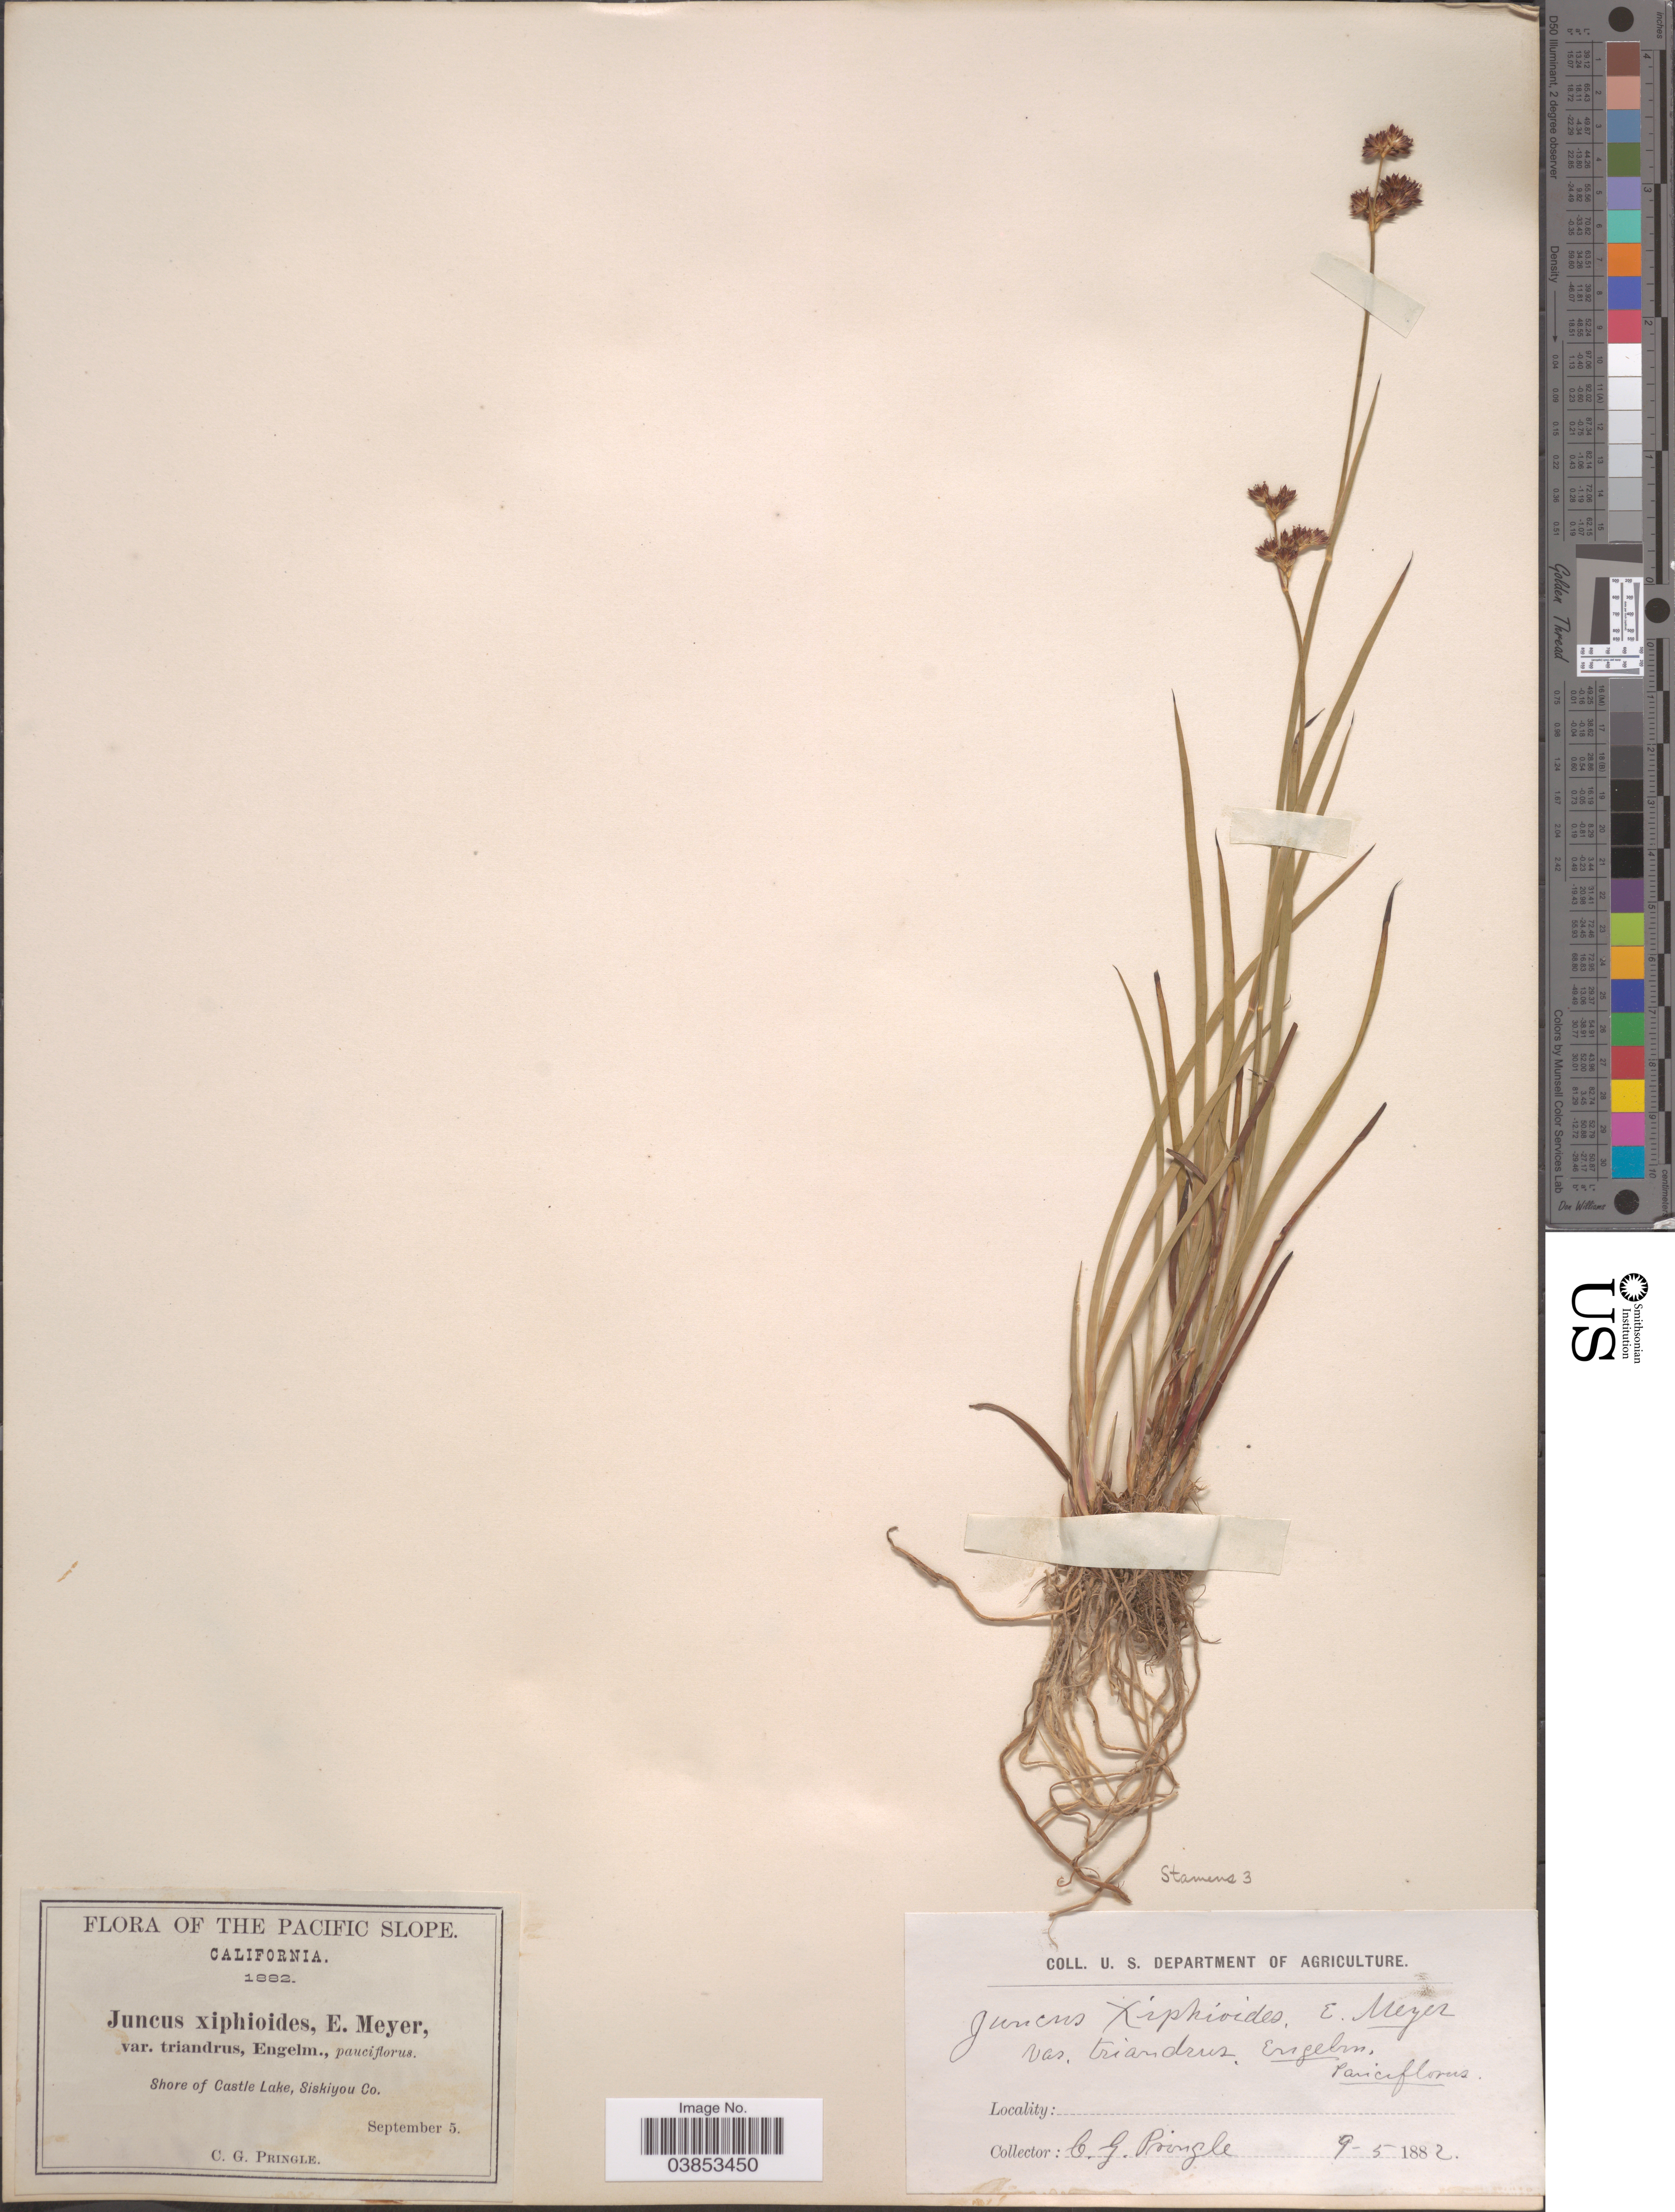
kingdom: Plantae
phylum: Tracheophyta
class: Liliopsida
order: Poales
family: Juncaceae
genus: Juncus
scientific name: Juncus ensifolius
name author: Wikstr.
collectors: C. G. Pringle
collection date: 1882-09-05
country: United States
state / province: California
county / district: Siskiyou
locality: The Pacific Slope. Shore of Castle Lake, Siskiyou Co.